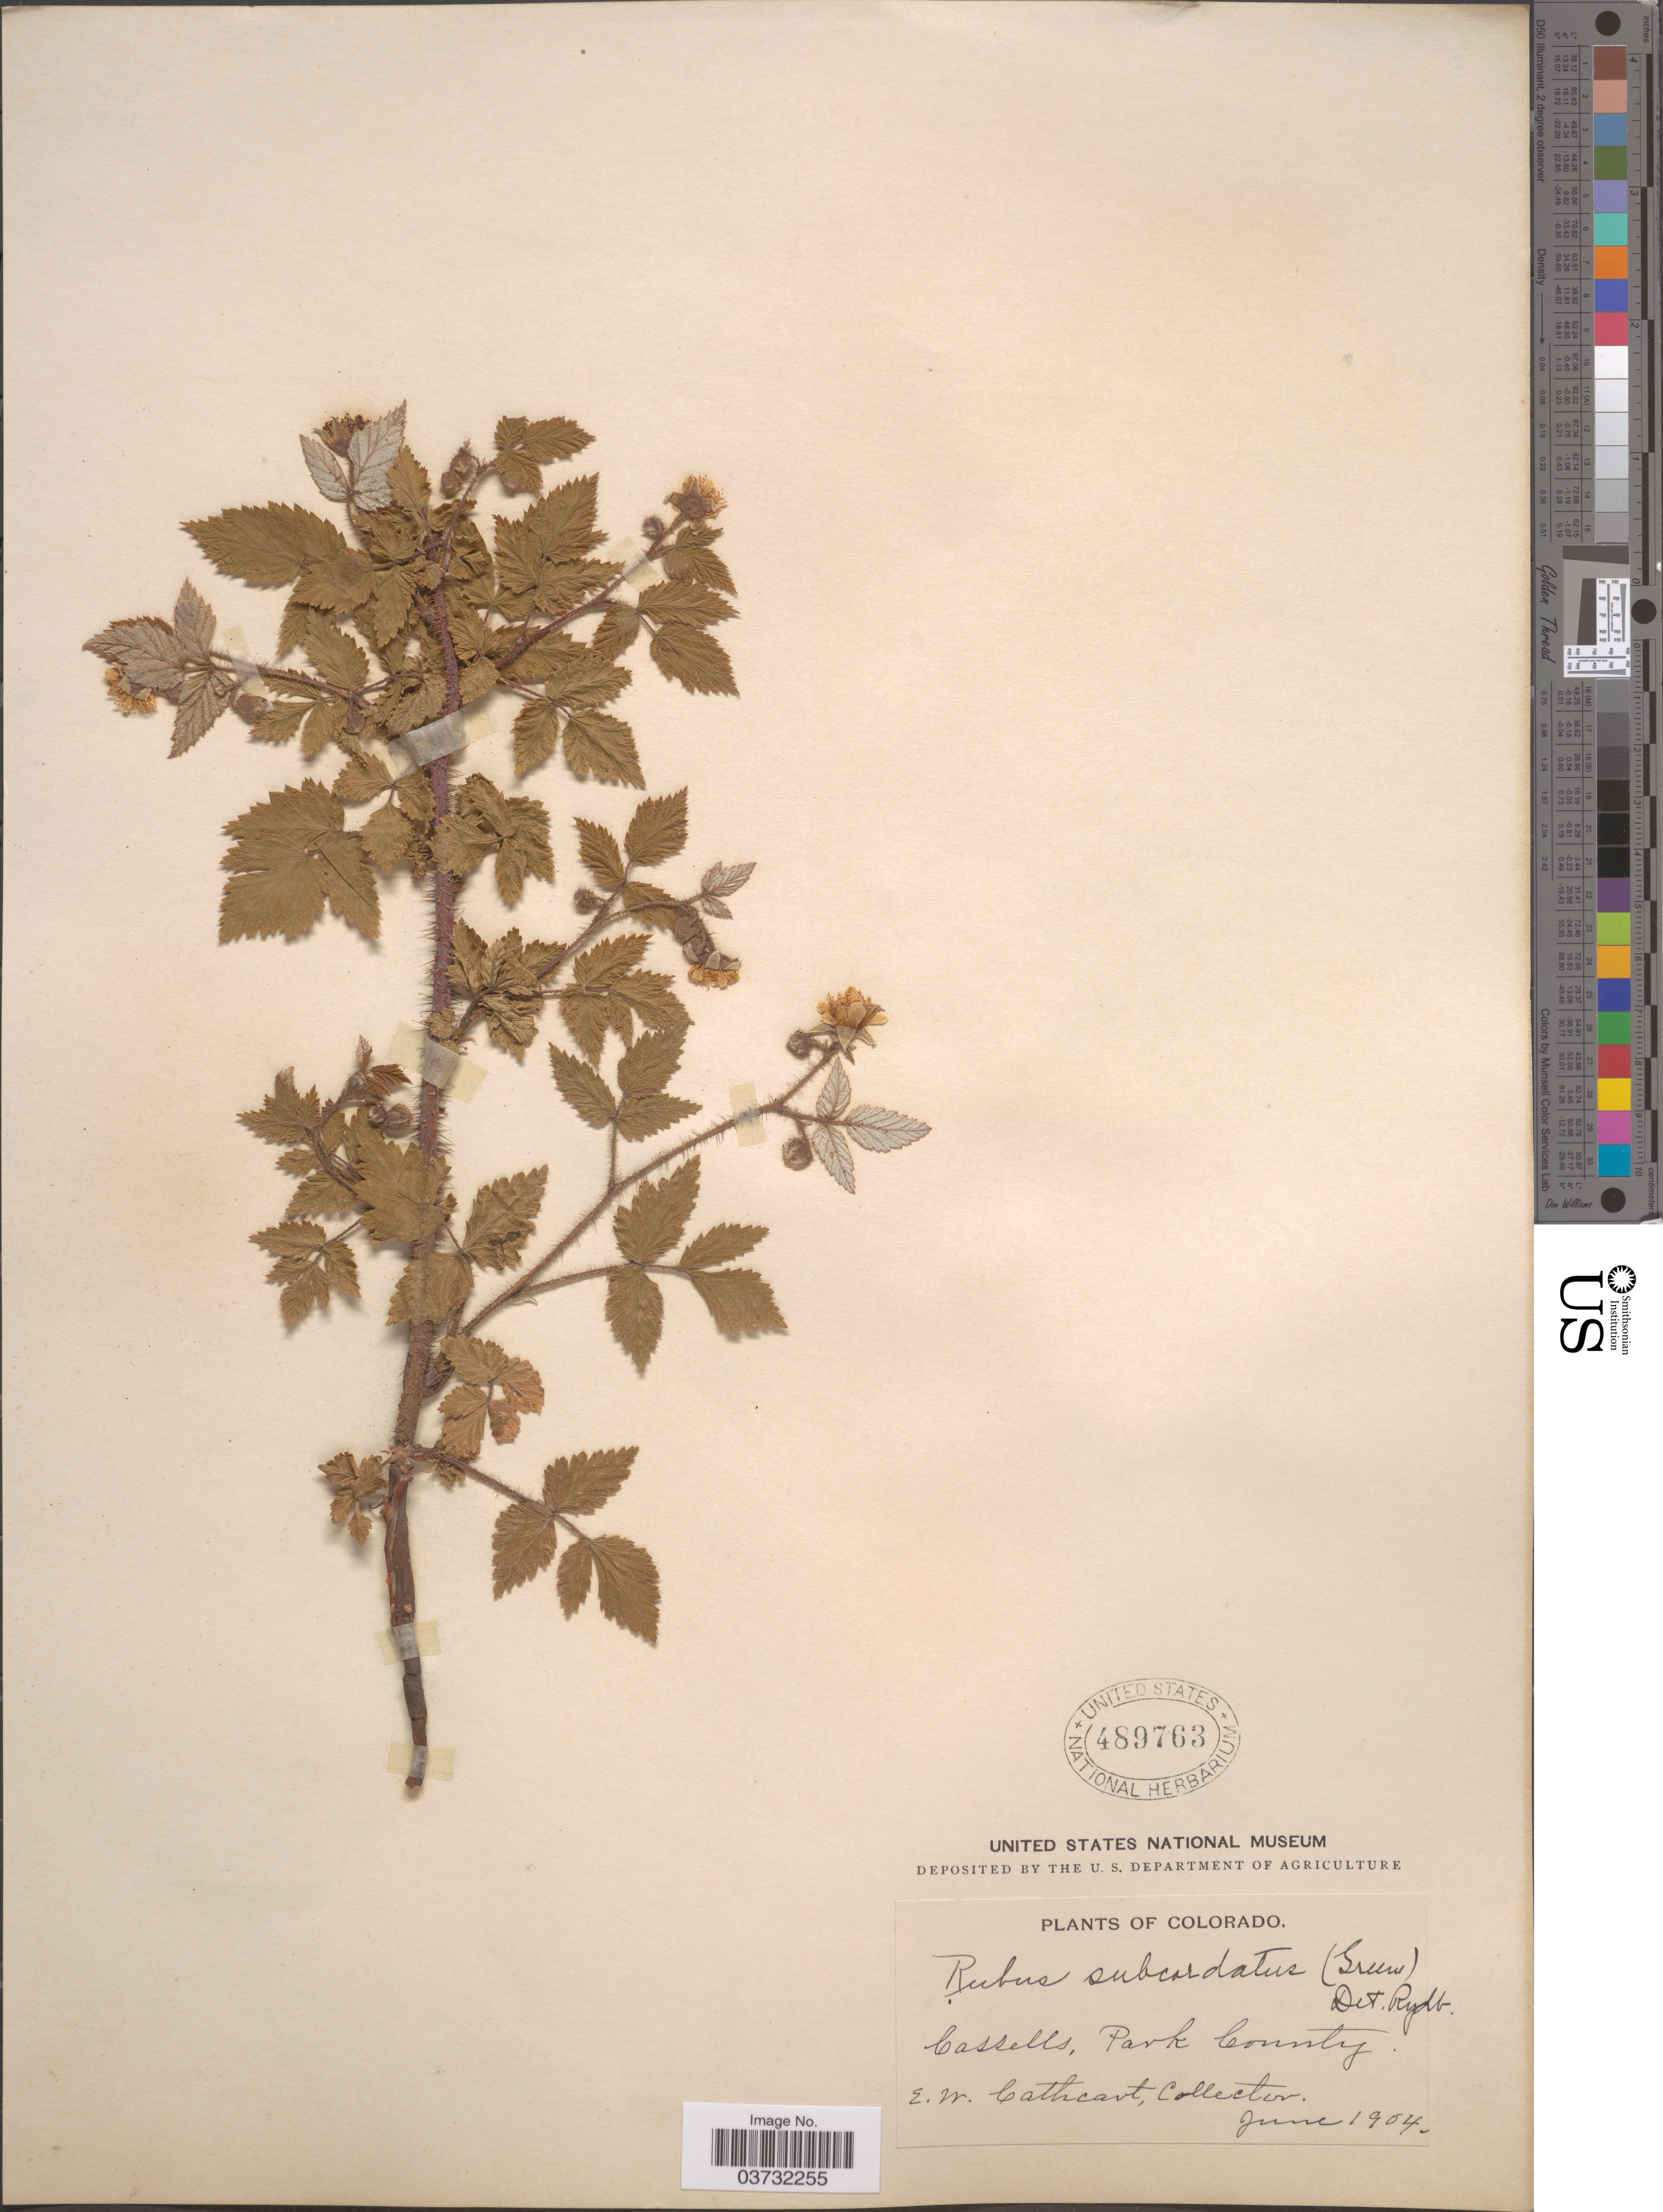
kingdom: Plantae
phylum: Tracheophyta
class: Magnoliopsida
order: Rosales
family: Rosaceae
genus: Rubus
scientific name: Rubus subcordatus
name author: H.E. Weber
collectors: E. Cathcart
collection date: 1904-06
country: United States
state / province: Colorado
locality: Cassells, Park County.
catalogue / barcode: US 489763